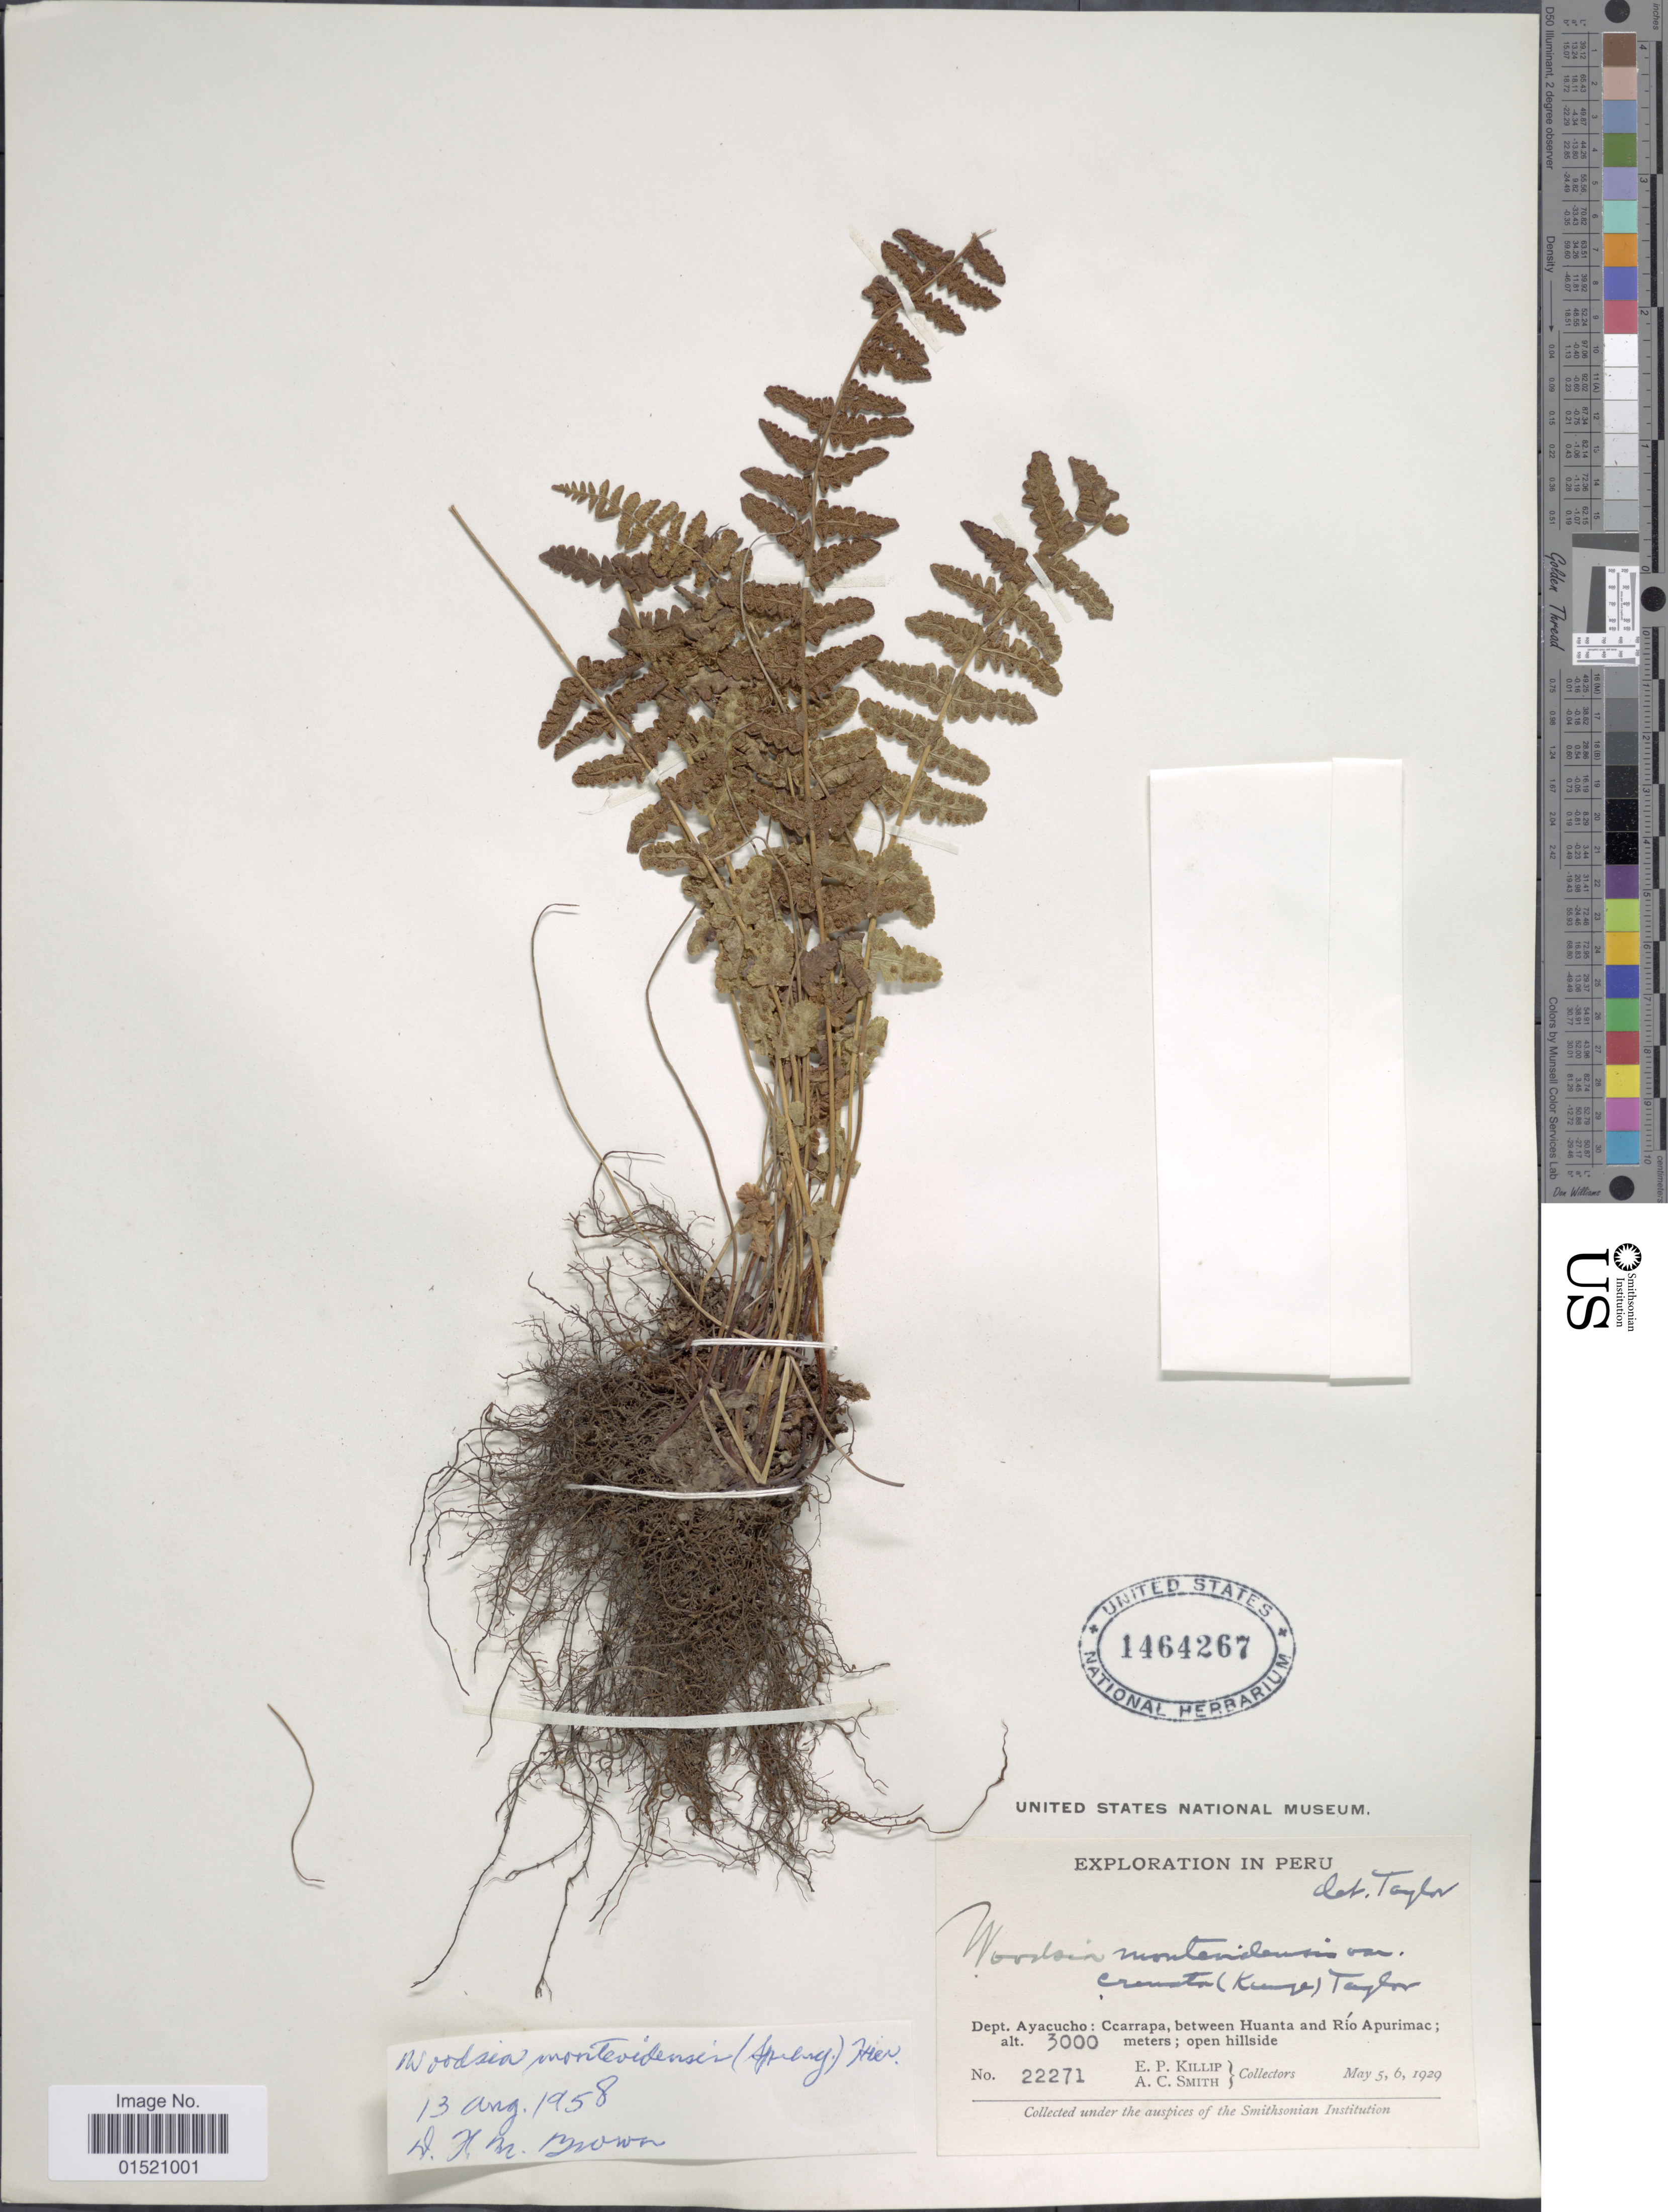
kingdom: Plantae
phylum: Tracheophyta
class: Polypodiopsida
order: Polypodiales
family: Woodsiaceae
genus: Woodsia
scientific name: Woodsia montevidensis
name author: (Spreng.) Hieron.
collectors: E. P. Killip & A. C. Smith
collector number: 22271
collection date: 1929-05-05/1929-05-06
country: Peru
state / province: Ayacucho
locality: Dept. Ayacucho: Ccarrapa, between Huanta and Río Apurimac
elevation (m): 3000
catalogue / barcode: US 1464267